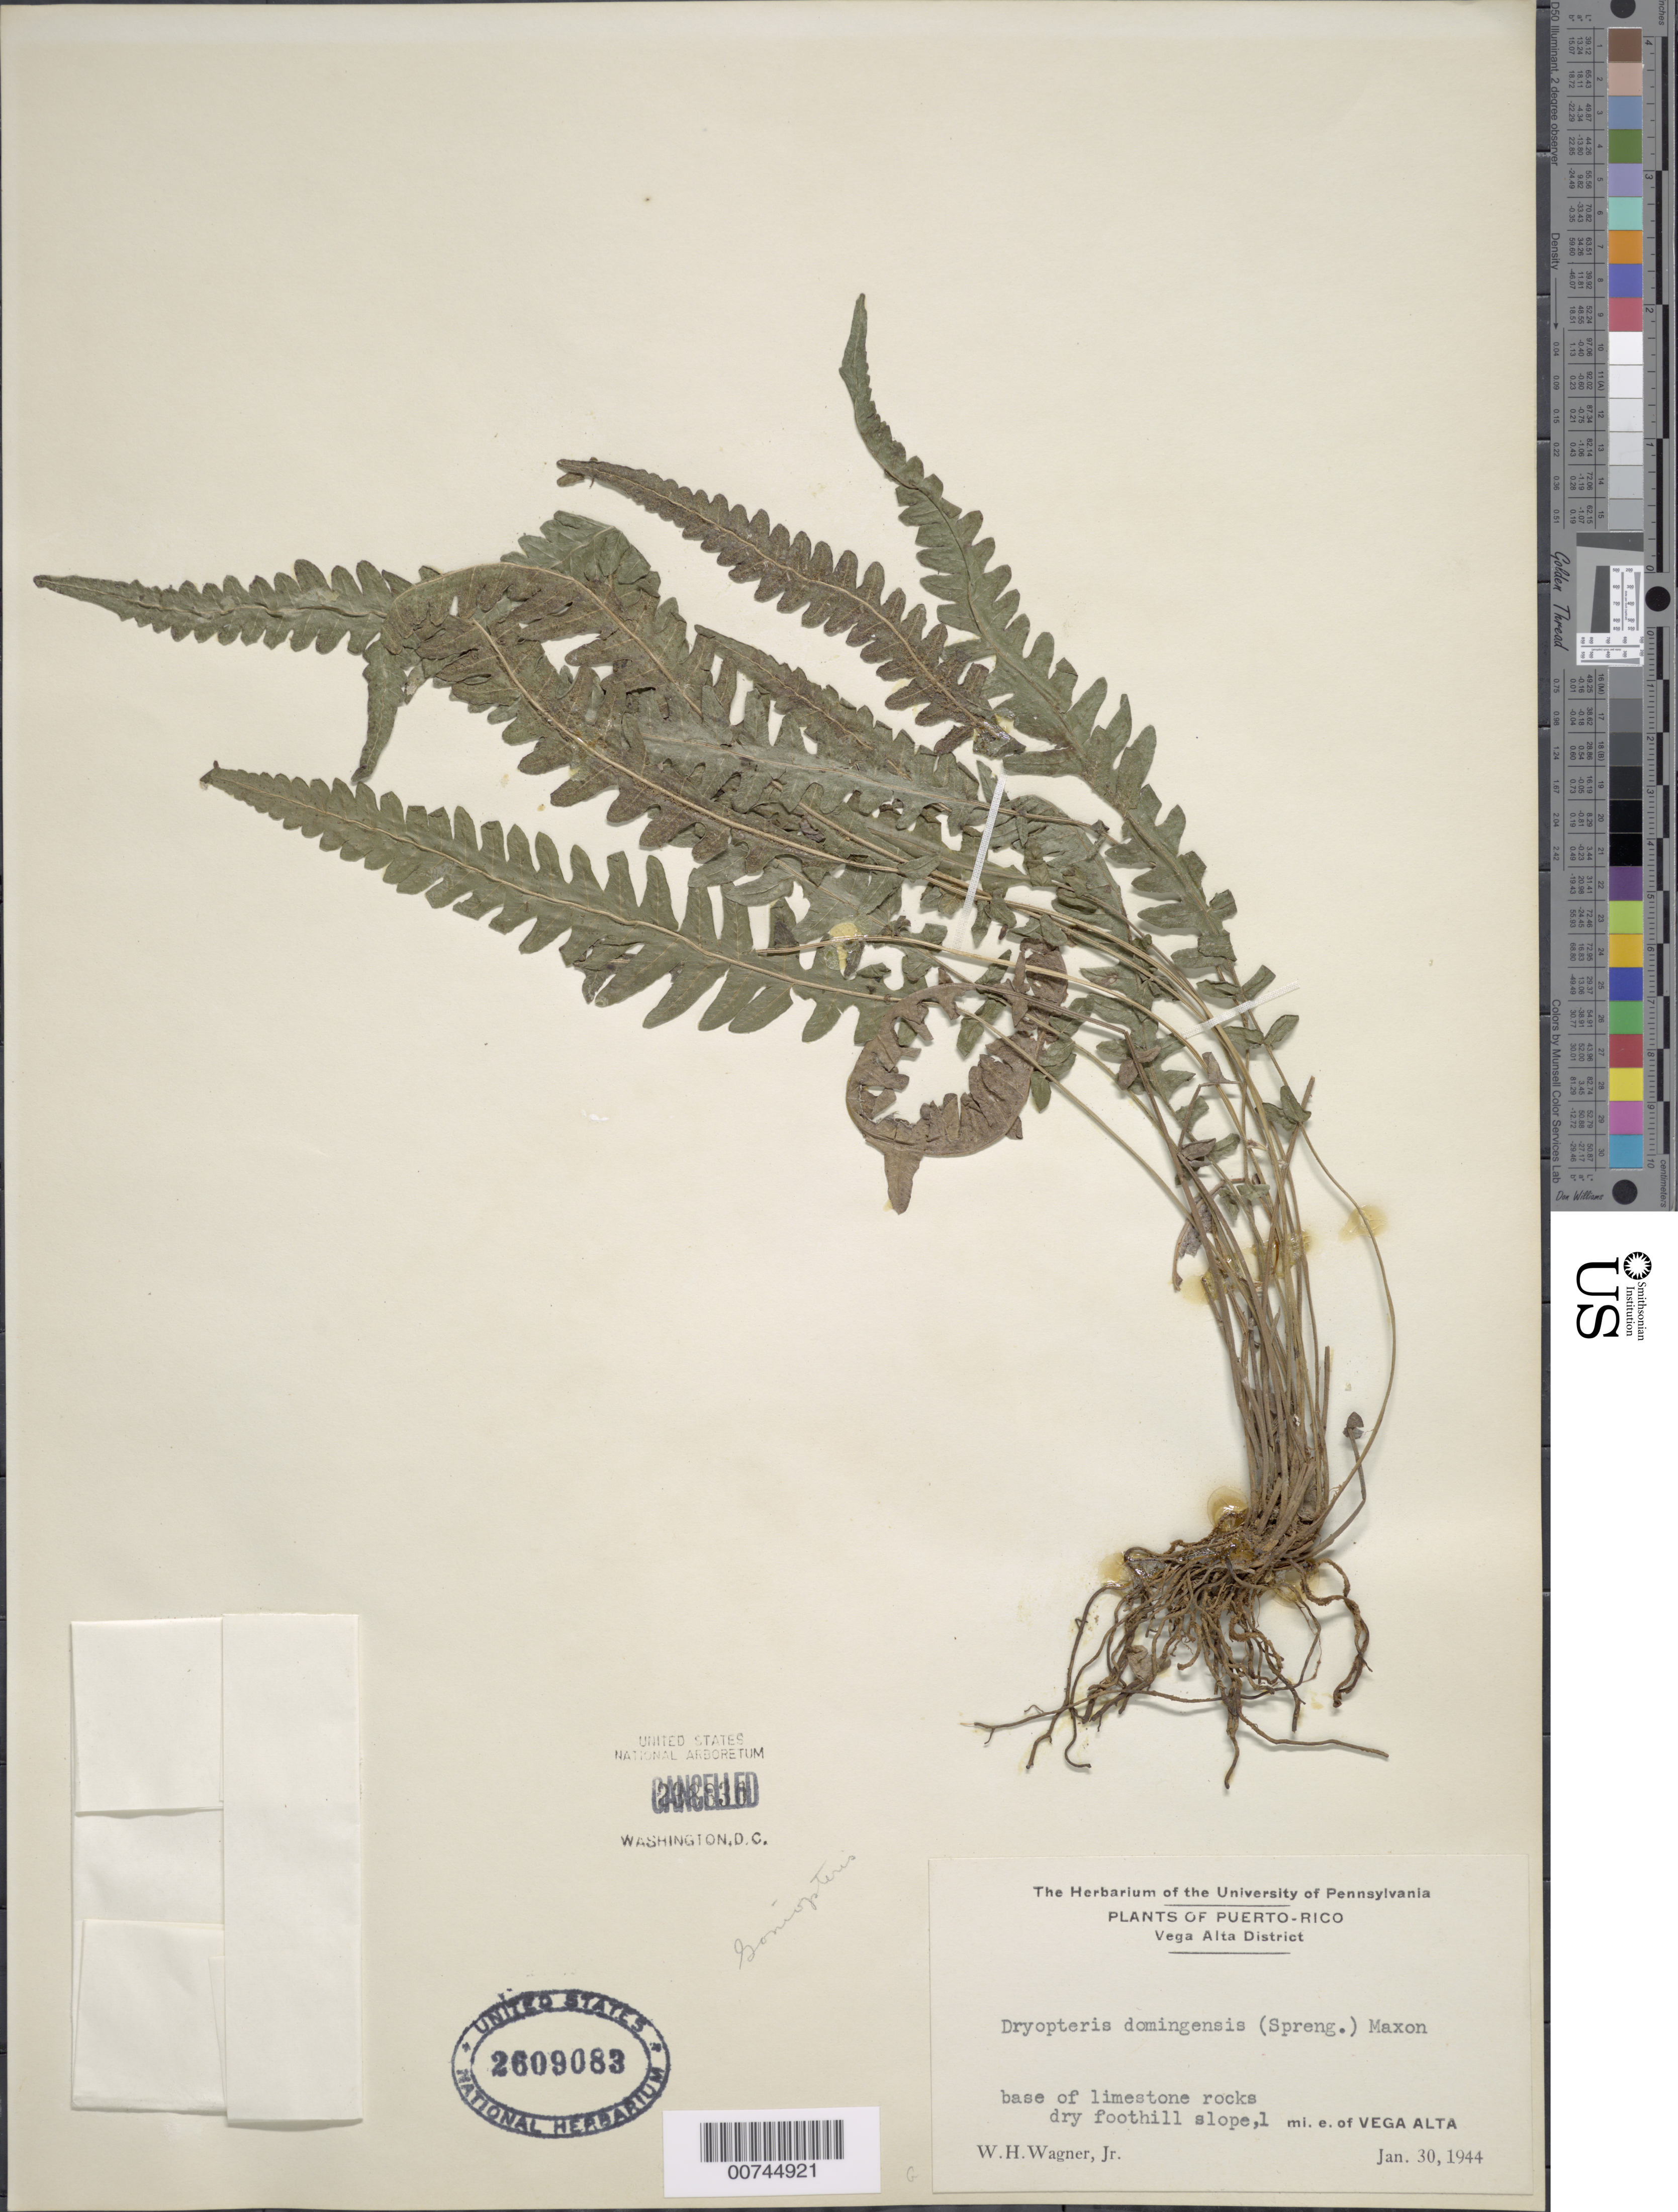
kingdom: Plantae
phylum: Tracheophyta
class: Polypodiopsida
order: Polypodiales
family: Thelypteridaceae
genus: Goniopteris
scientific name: Goniopteris guadelupensis (Wikstr.) comb. nov., ined 2015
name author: (Wikstr.)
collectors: W. H. Wagner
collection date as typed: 30 Jan 1944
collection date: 1944-01-30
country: Puerto Rico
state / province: Vega Alta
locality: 1 Mile E of Vega Alta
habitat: Base of limestone rocks, dry foothill slope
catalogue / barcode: US 2609083